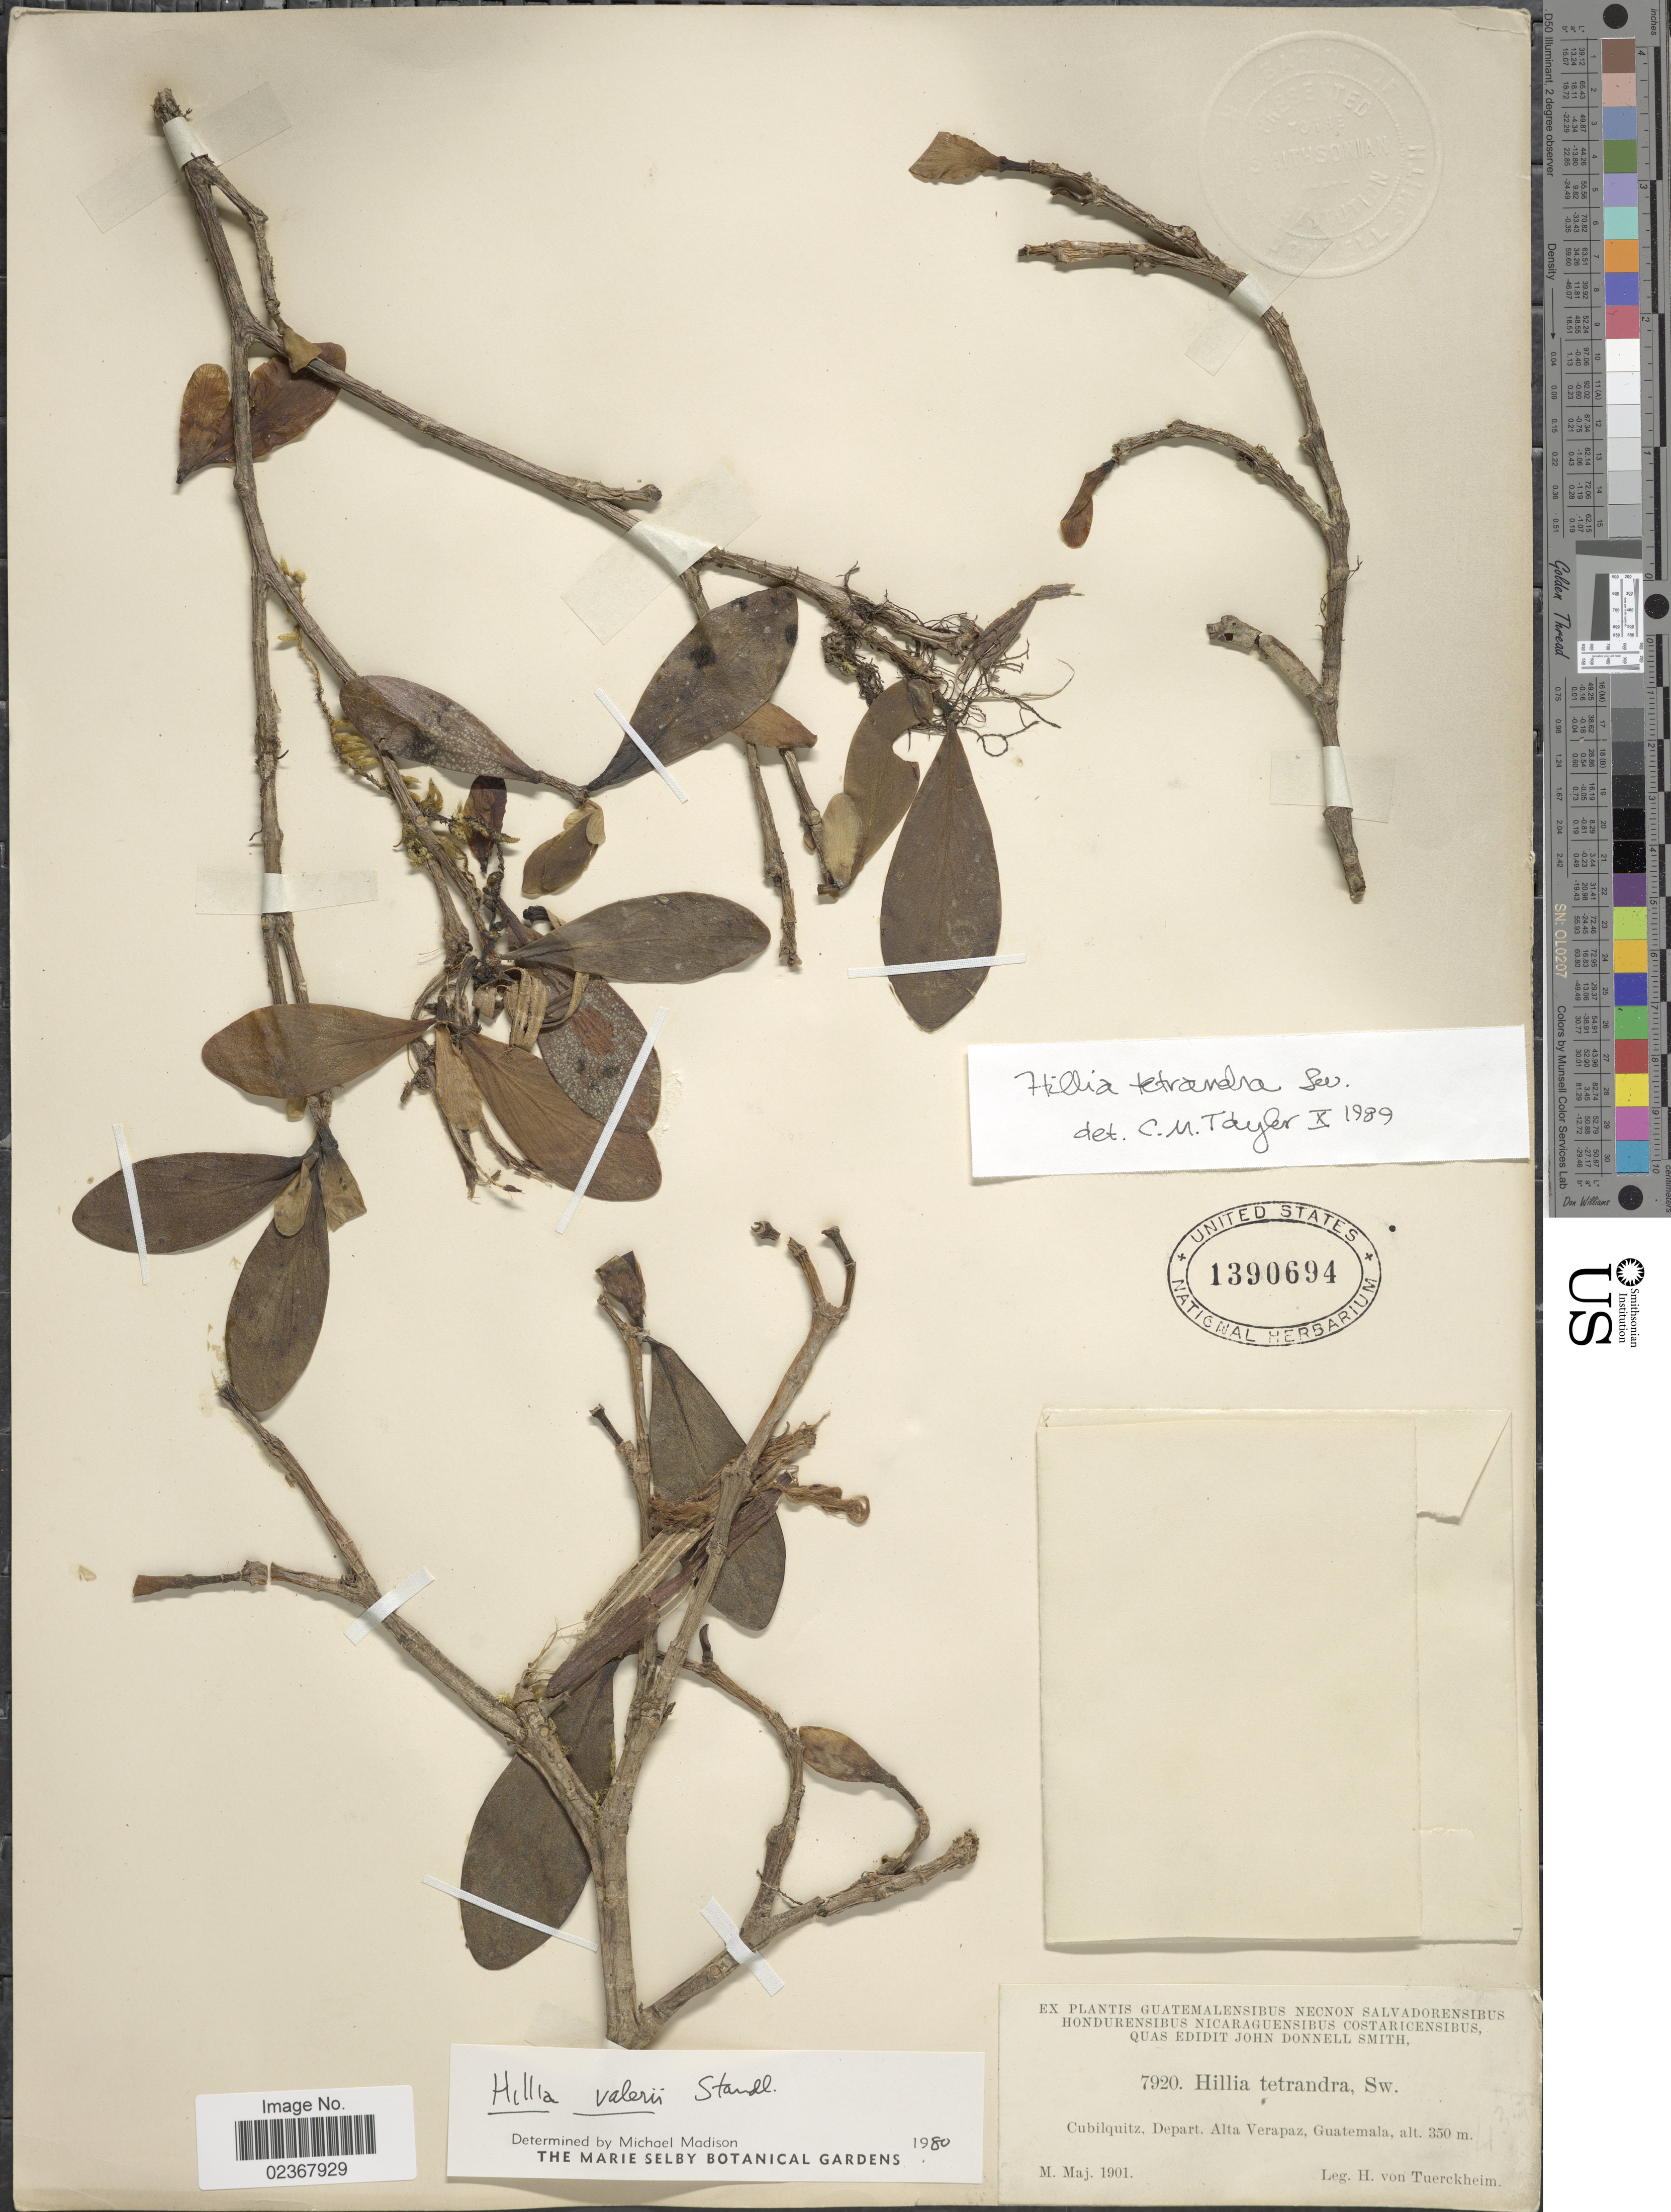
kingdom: Plantae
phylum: Tracheophyta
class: Magnoliopsida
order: Gentianales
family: Rubiaceae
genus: Hillia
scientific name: Hillia tetrandra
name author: Sw.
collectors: H. von Türckheim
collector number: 7920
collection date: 1901-05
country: Guatemala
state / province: Alta Verapaz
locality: Cubilquitz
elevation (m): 350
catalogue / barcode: US 1390694